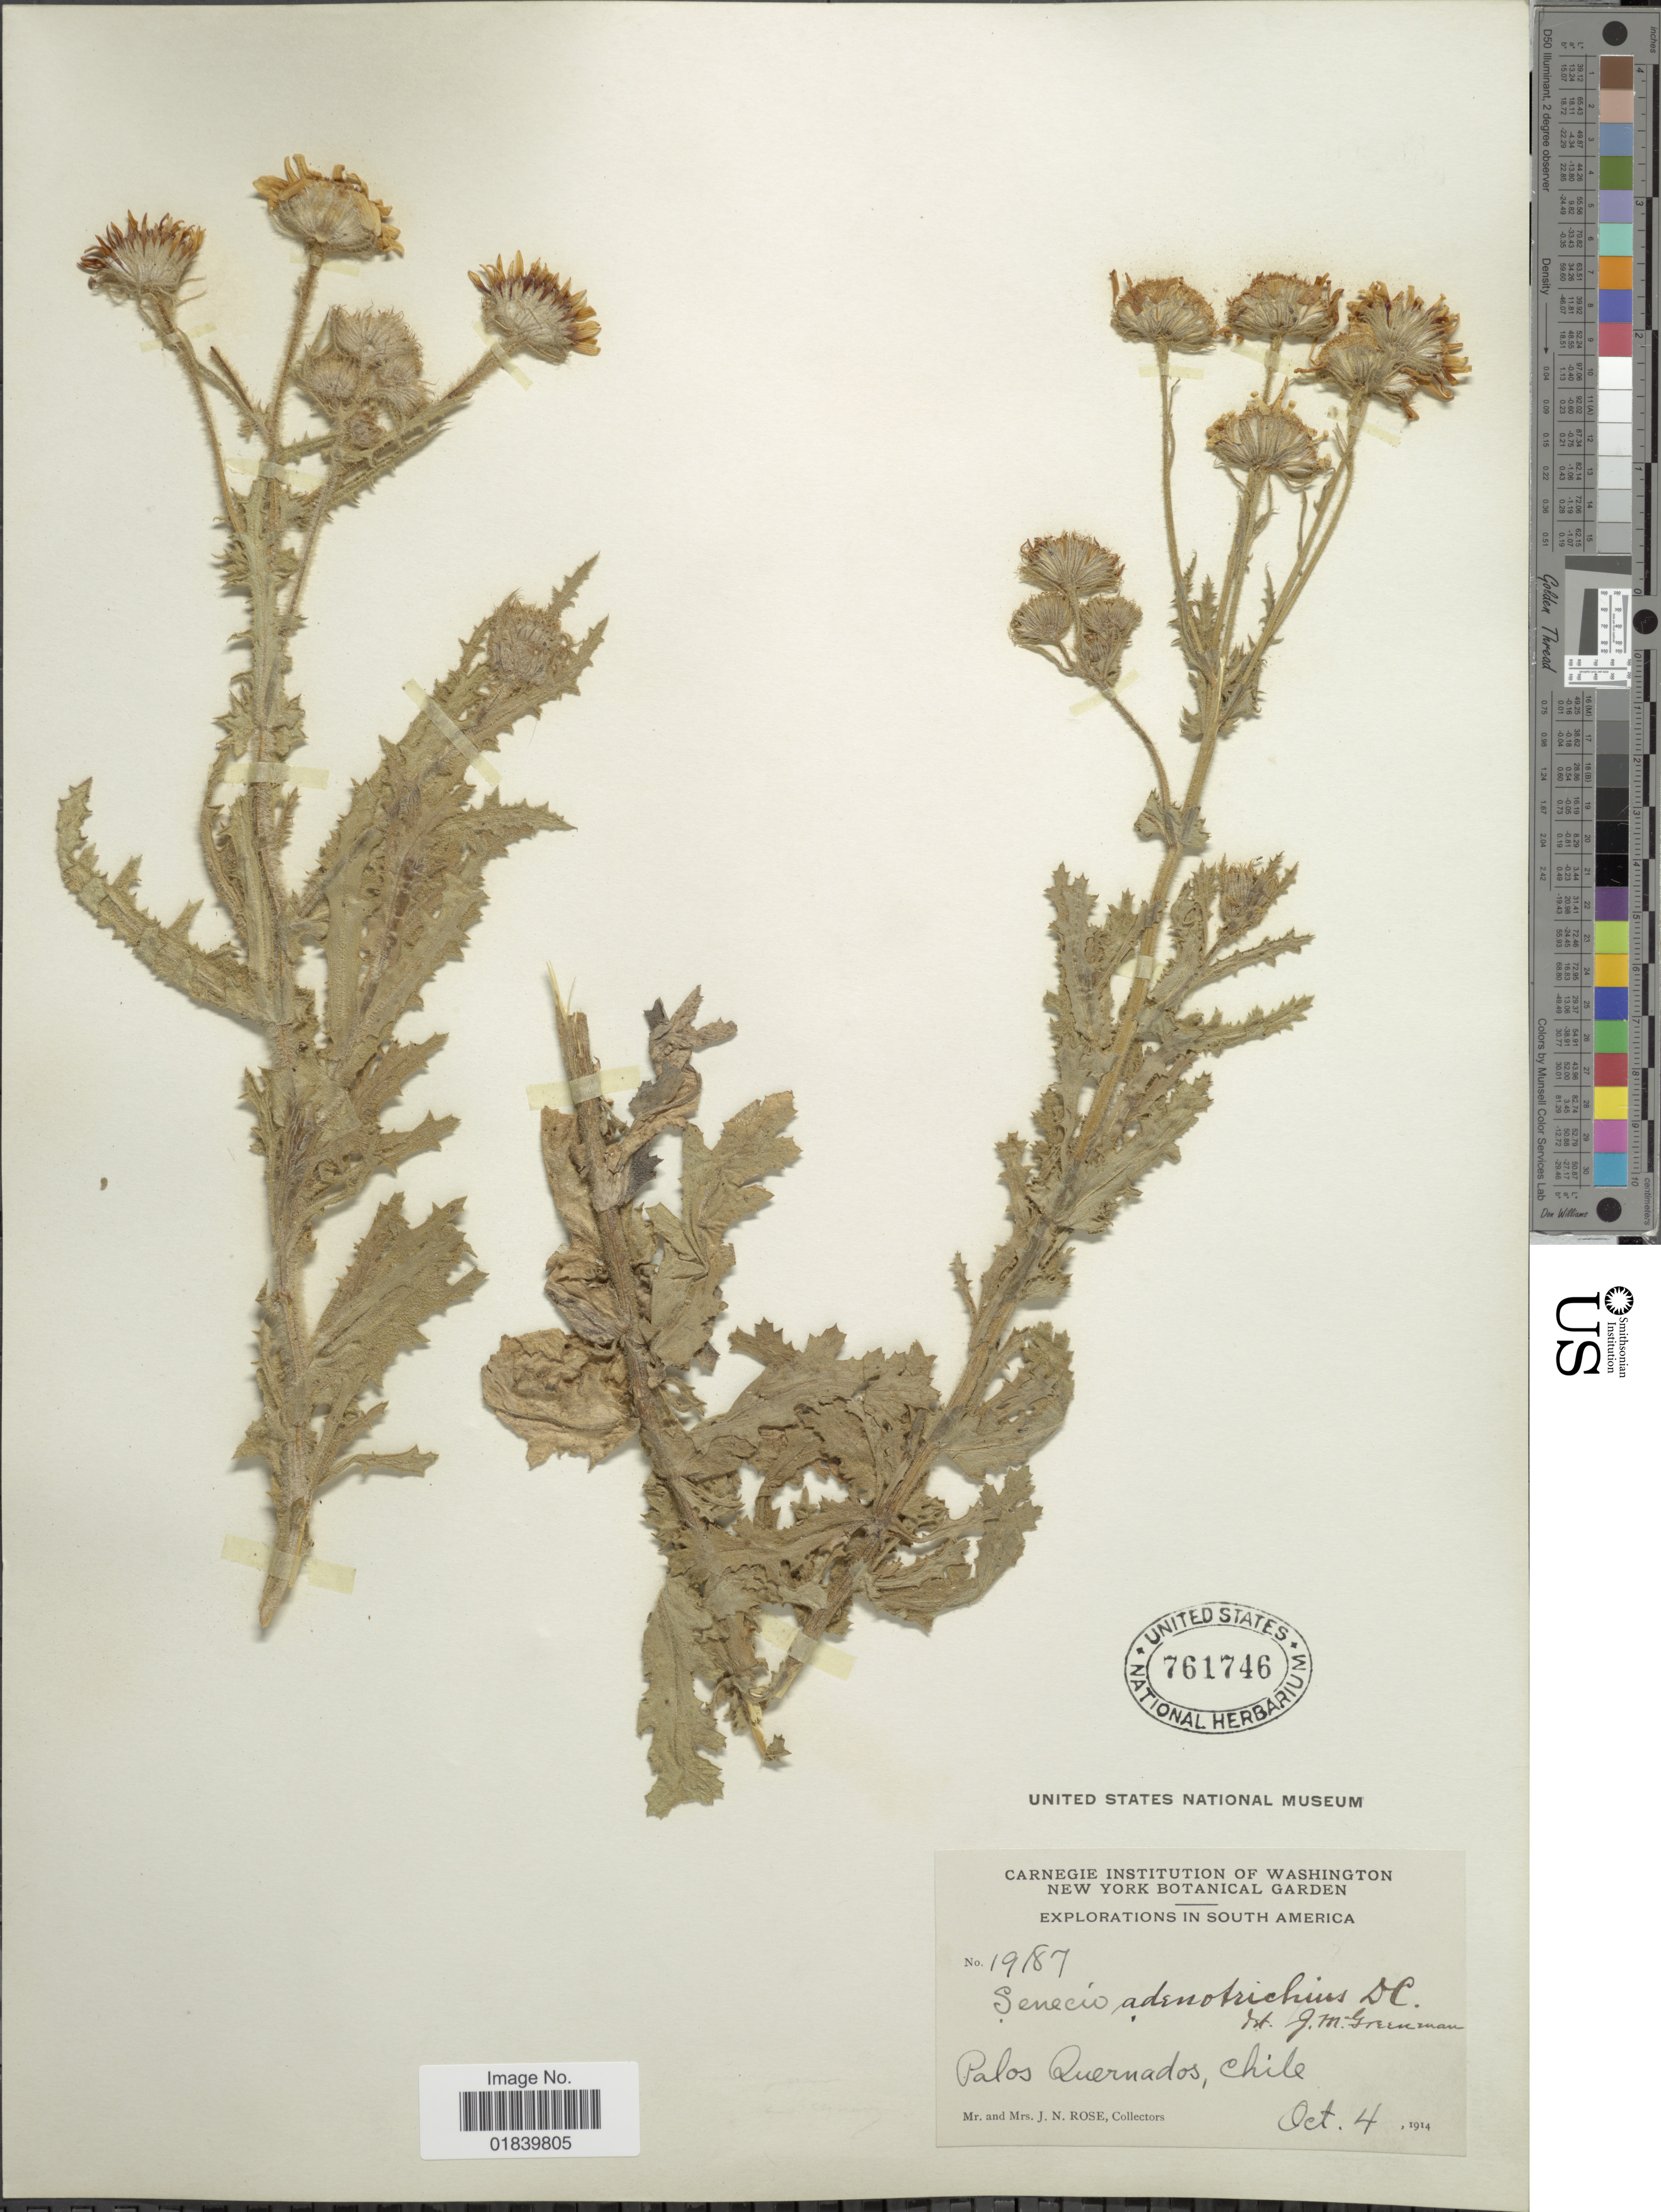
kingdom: Plantae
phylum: Tracheophyta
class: Magnoliopsida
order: Asterales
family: Asteraceae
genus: Senecio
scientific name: Senecio adenotrichius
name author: DC.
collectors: J. N. Rose & L. B. Rose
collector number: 19187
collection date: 1914-10-04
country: Chile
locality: Palos Quernados, Chile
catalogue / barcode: US 761746